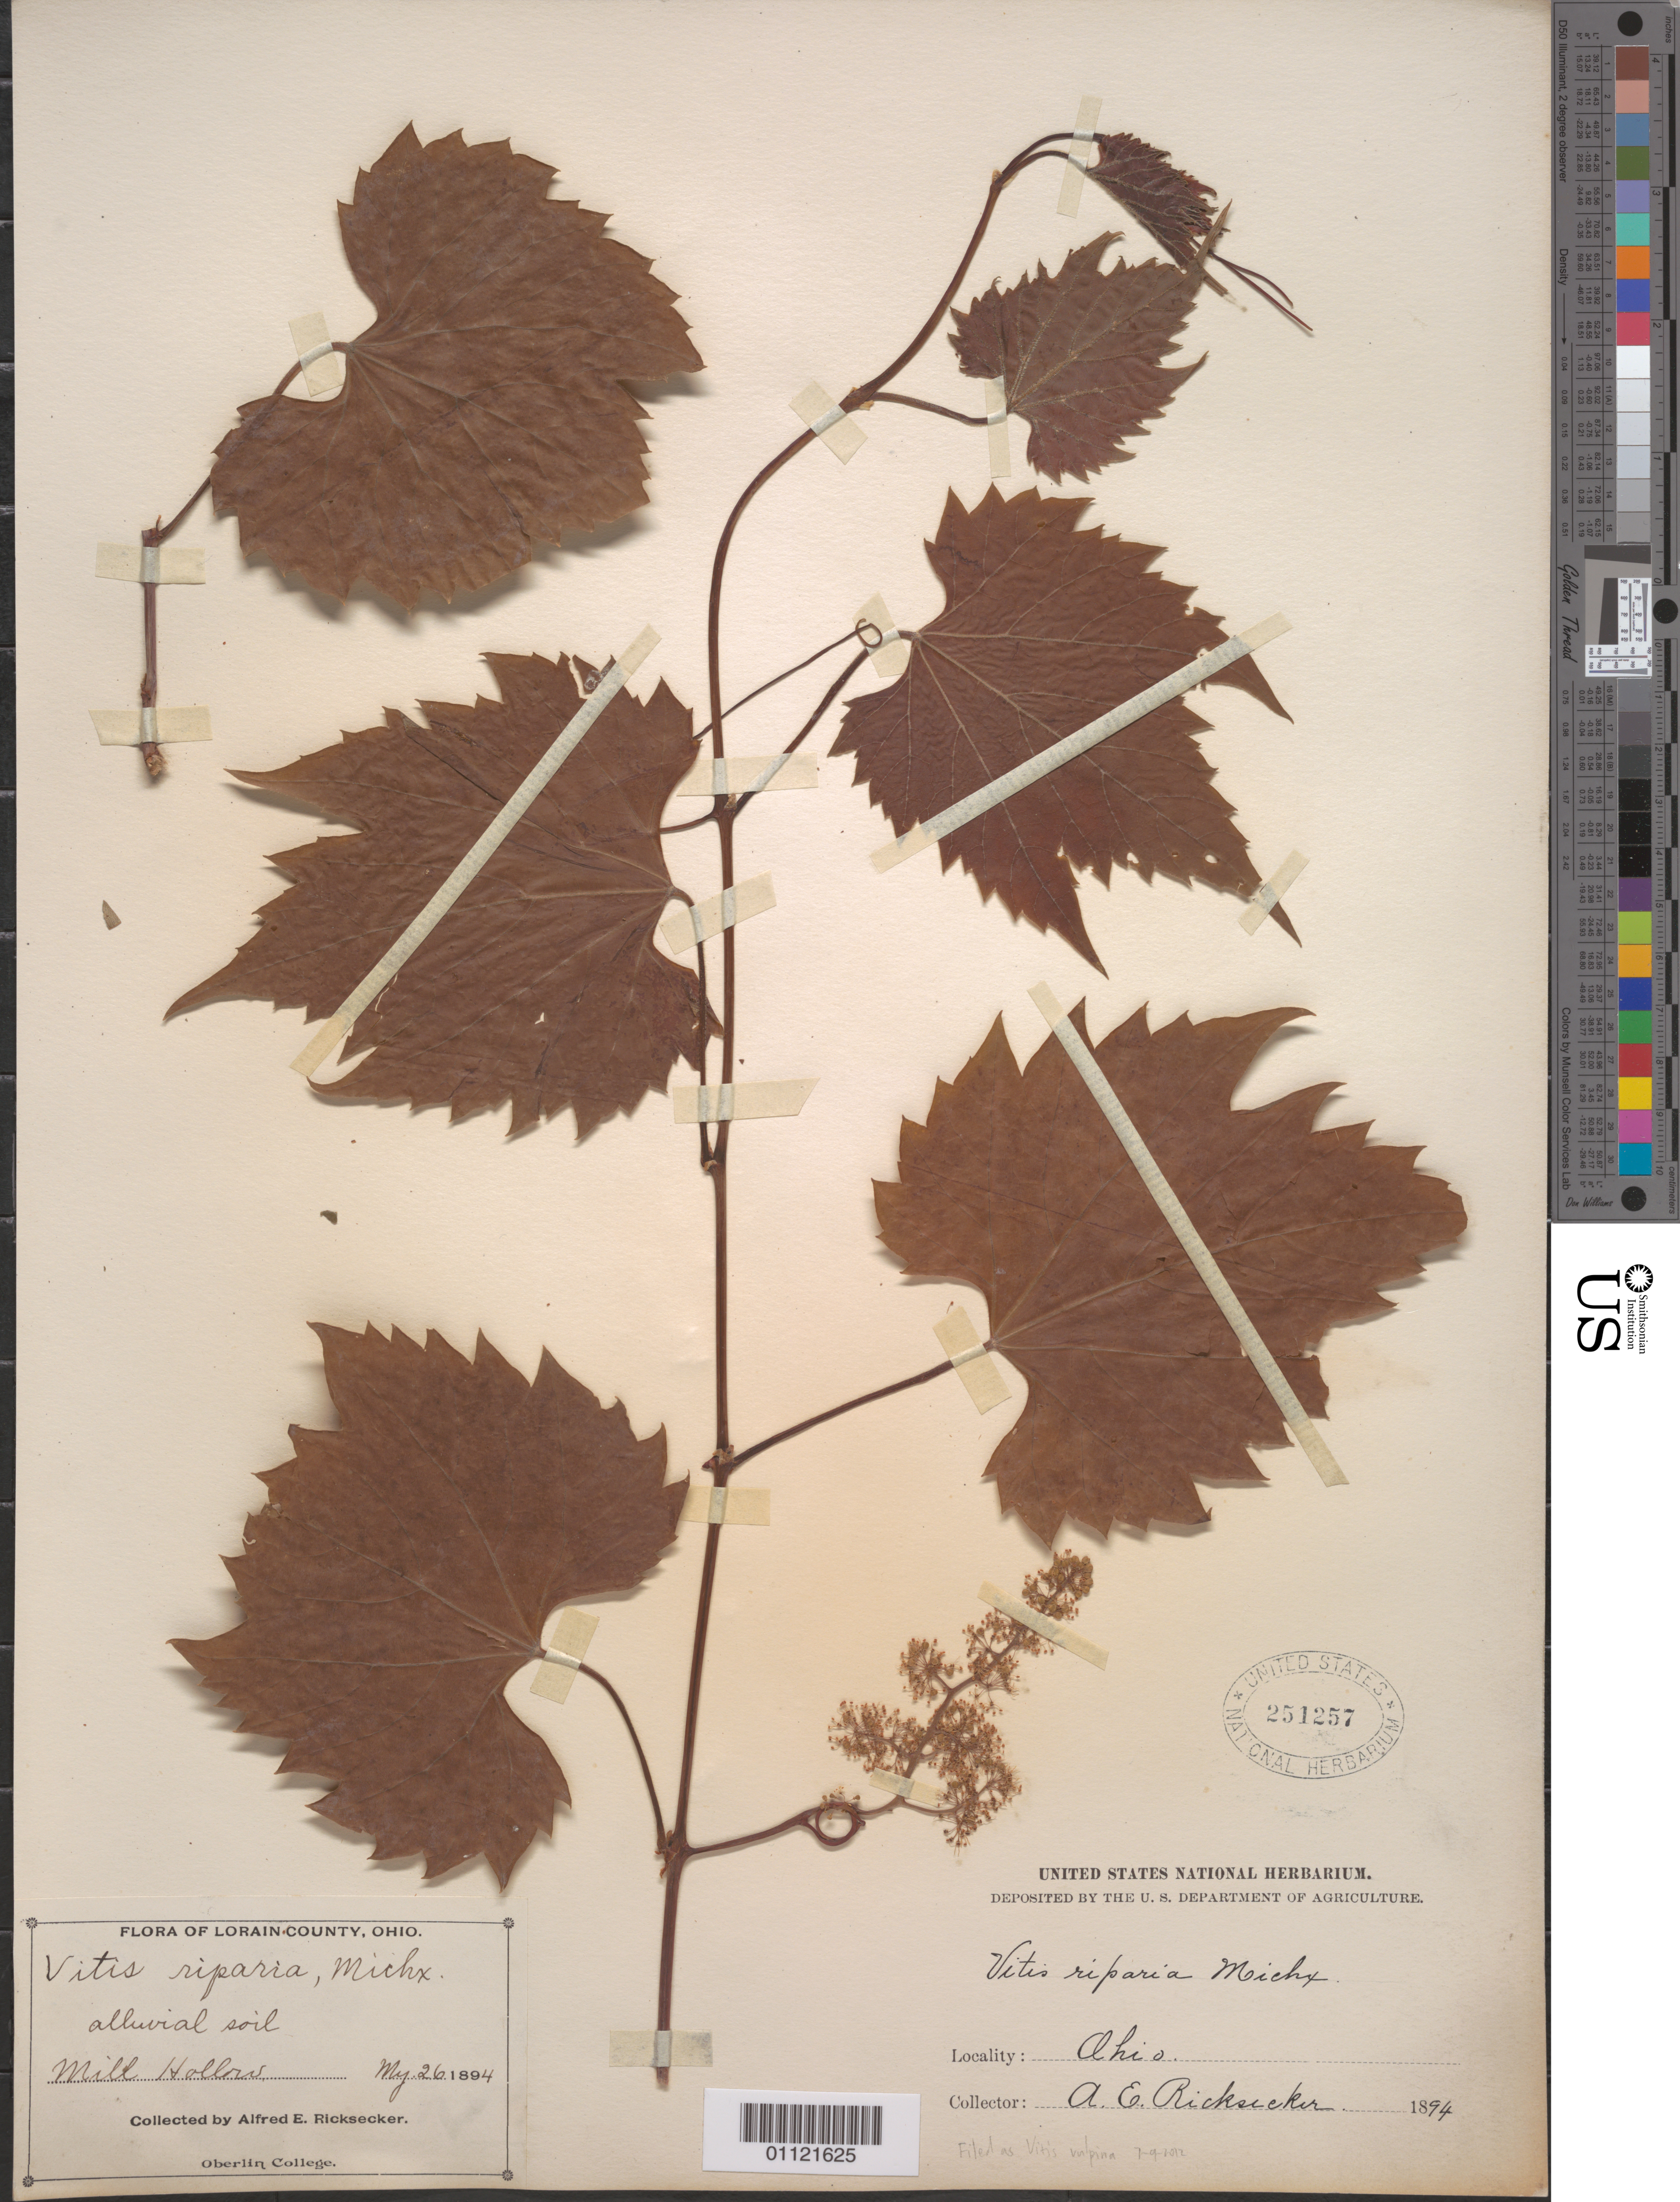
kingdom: Plantae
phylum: Tracheophyta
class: Magnoliopsida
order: Vitales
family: Vitaceae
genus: Vitis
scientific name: Vitis vulpina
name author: L.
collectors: A. E. Ricksecker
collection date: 1894-05-26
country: United States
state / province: Ohio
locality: Mill Hollow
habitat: alluvial soil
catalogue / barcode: US 251257